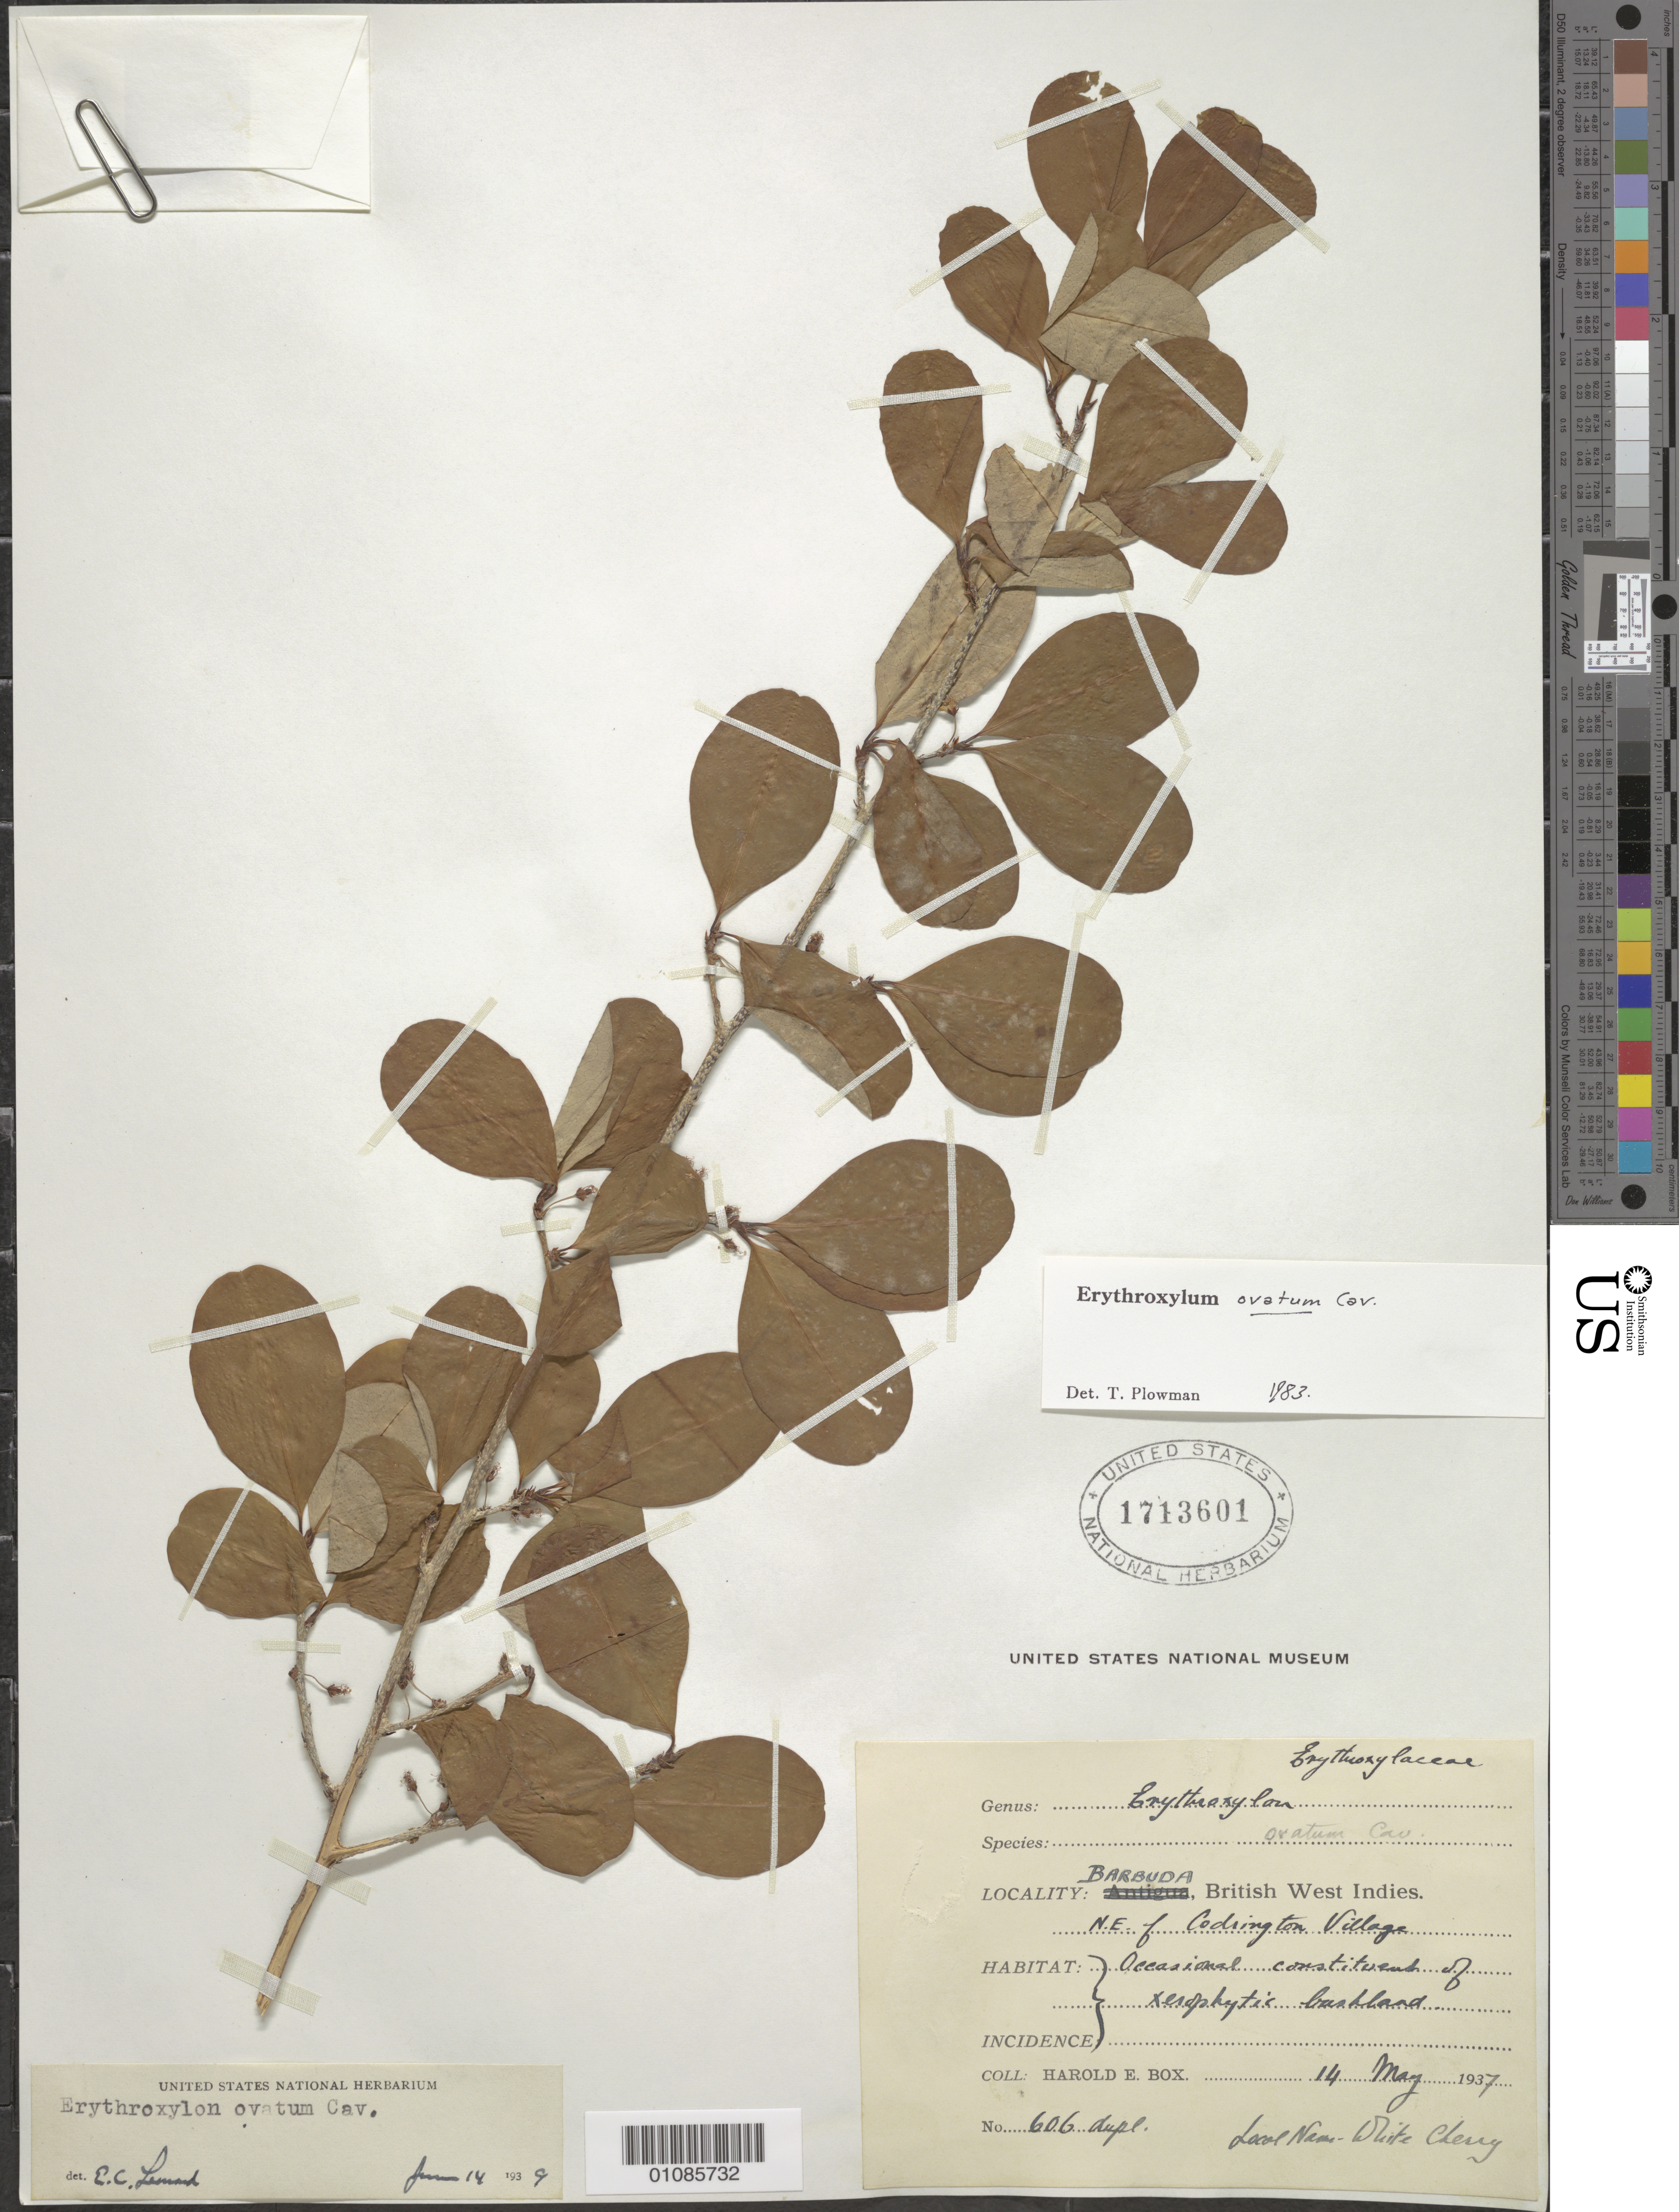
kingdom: Plantae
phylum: Tracheophyta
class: Magnoliopsida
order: Malpighiales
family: Erythroxylaceae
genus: Erythroxylum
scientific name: Erythroxylum havanense var. havanense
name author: Jacq.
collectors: H. E. Box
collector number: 606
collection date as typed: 14 May 1937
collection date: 1937-05-14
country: Antigua and Barbuda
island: Barbuda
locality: NE of codington village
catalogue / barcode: US 1713601